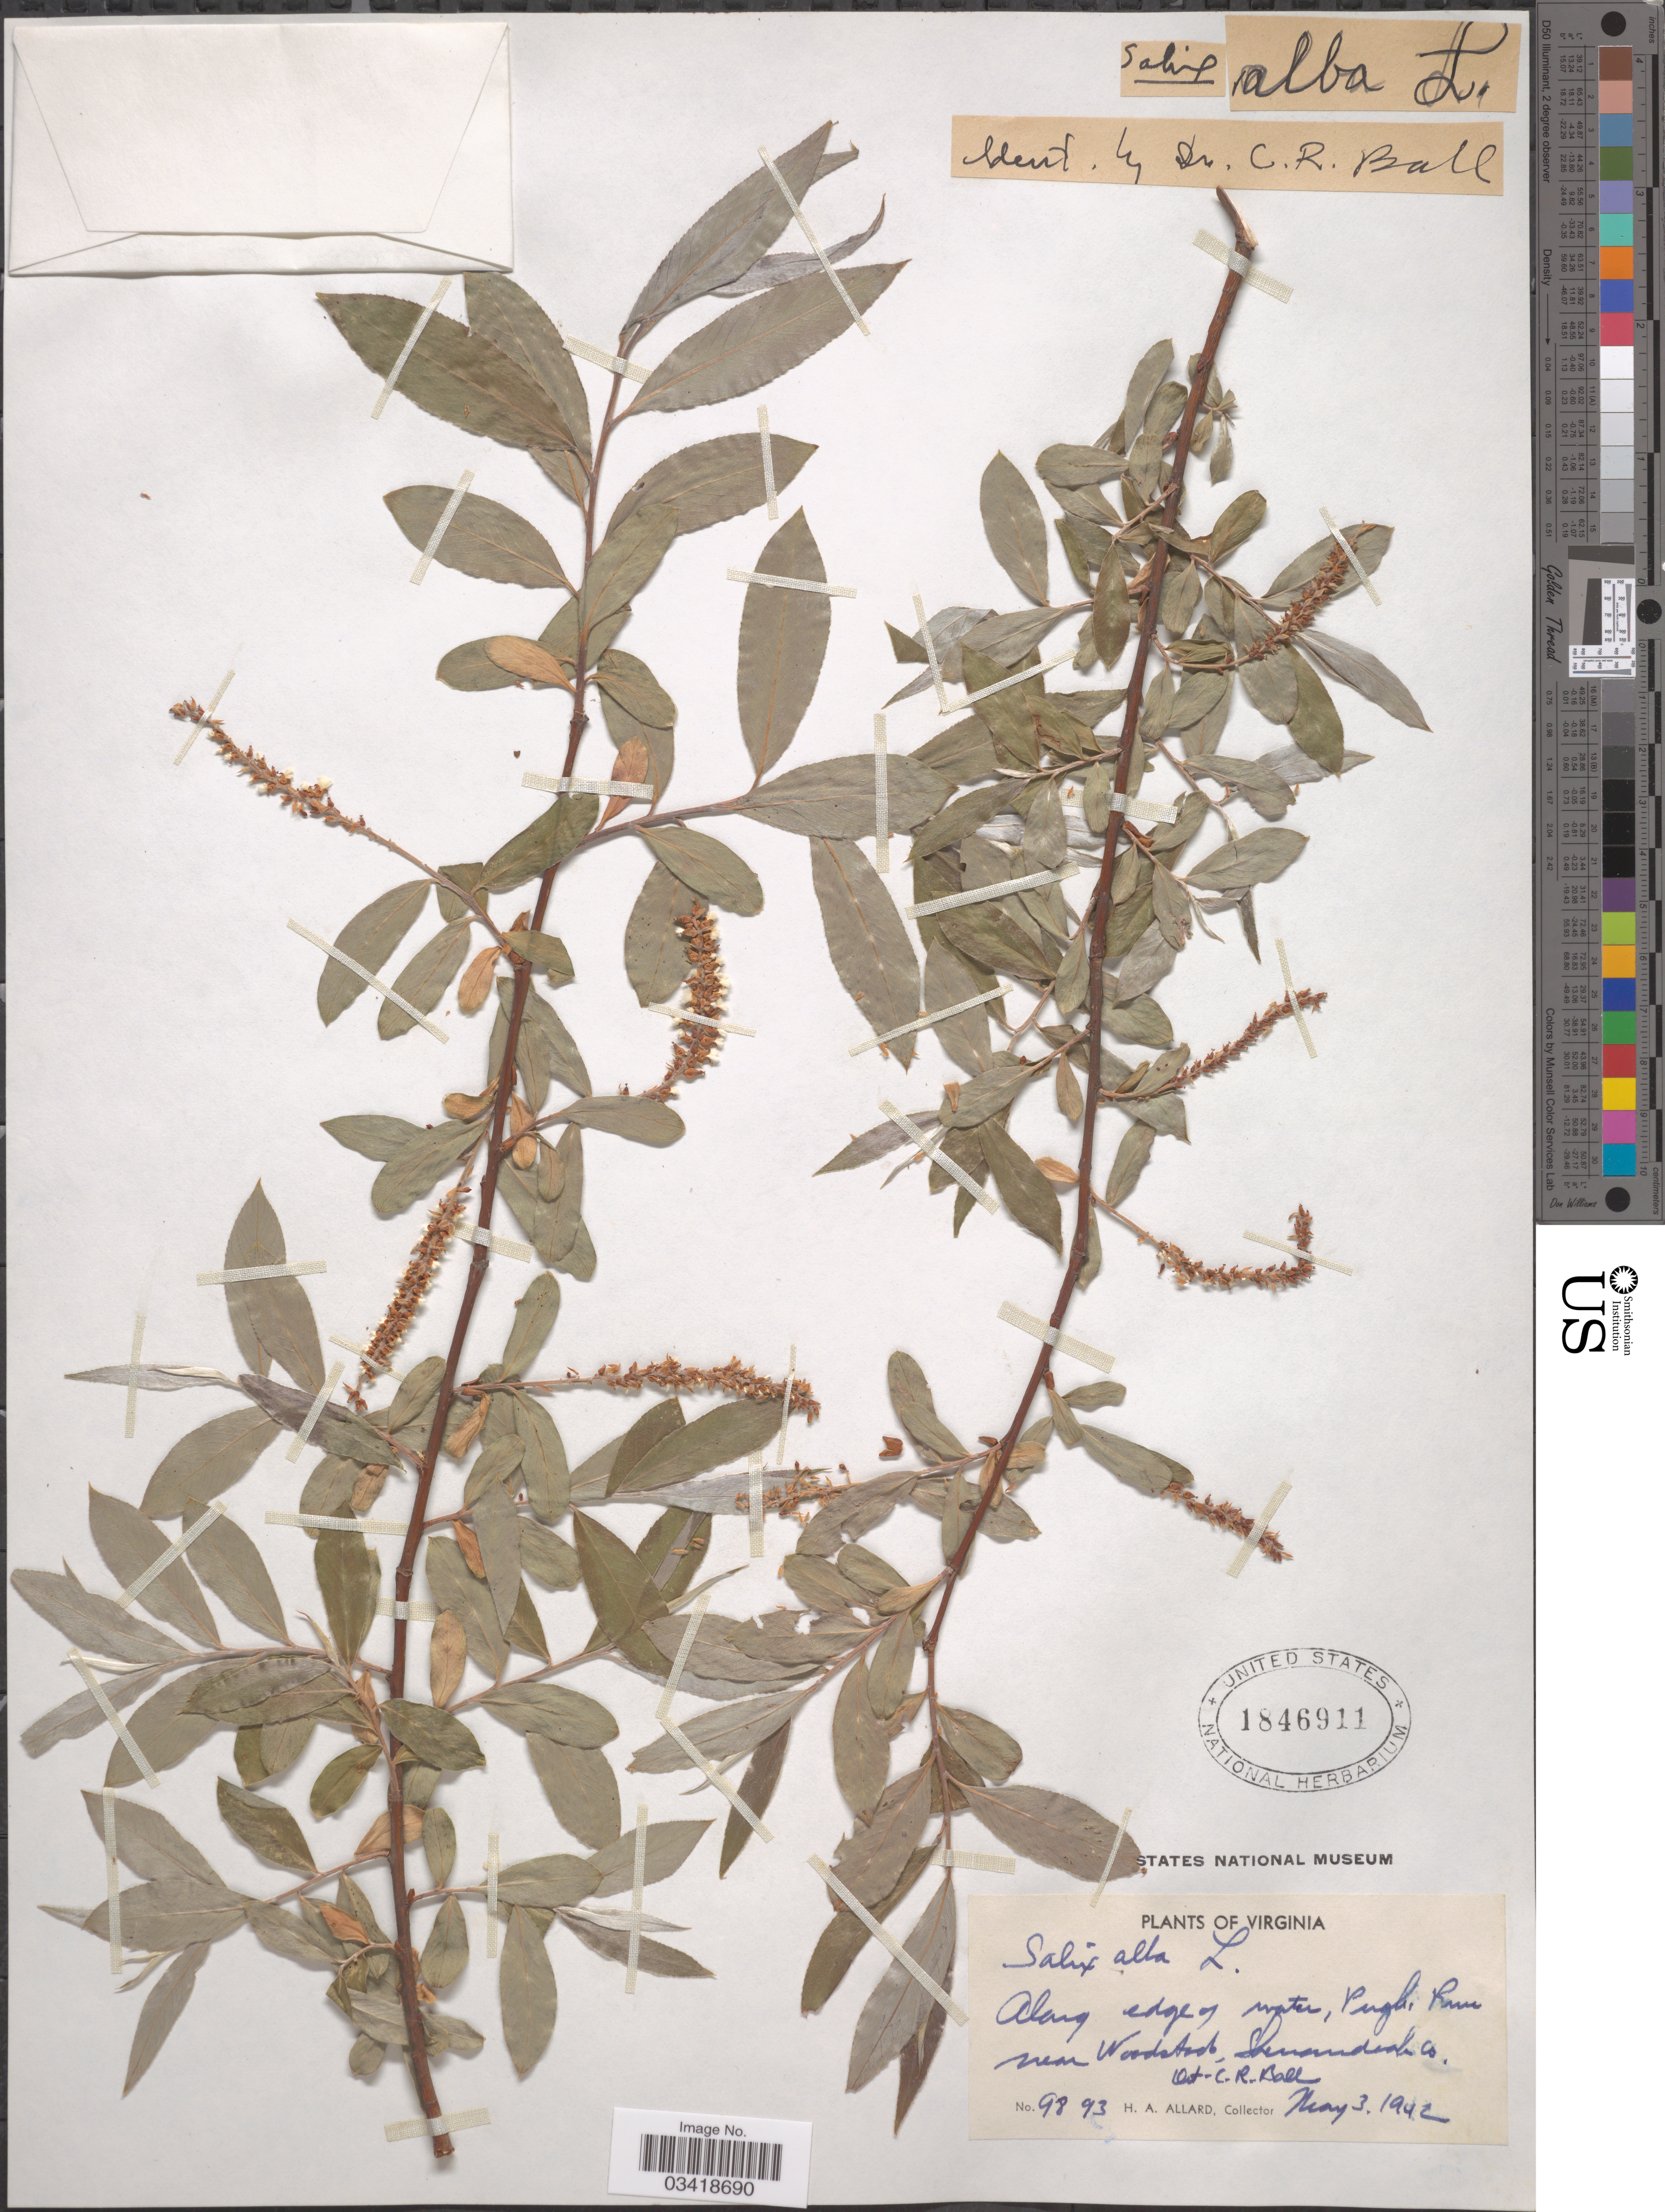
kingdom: Plantae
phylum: Tracheophyta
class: Magnoliopsida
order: Malpighiales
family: Salicaceae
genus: Salix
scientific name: Salix alba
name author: L.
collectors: H. A. Allard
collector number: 9893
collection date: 1942-05-03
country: United States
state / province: Virginia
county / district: Shenandoah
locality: Along edge of water, Pugh Run near Woodstock, Shenandoah Co.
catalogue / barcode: US 1846911